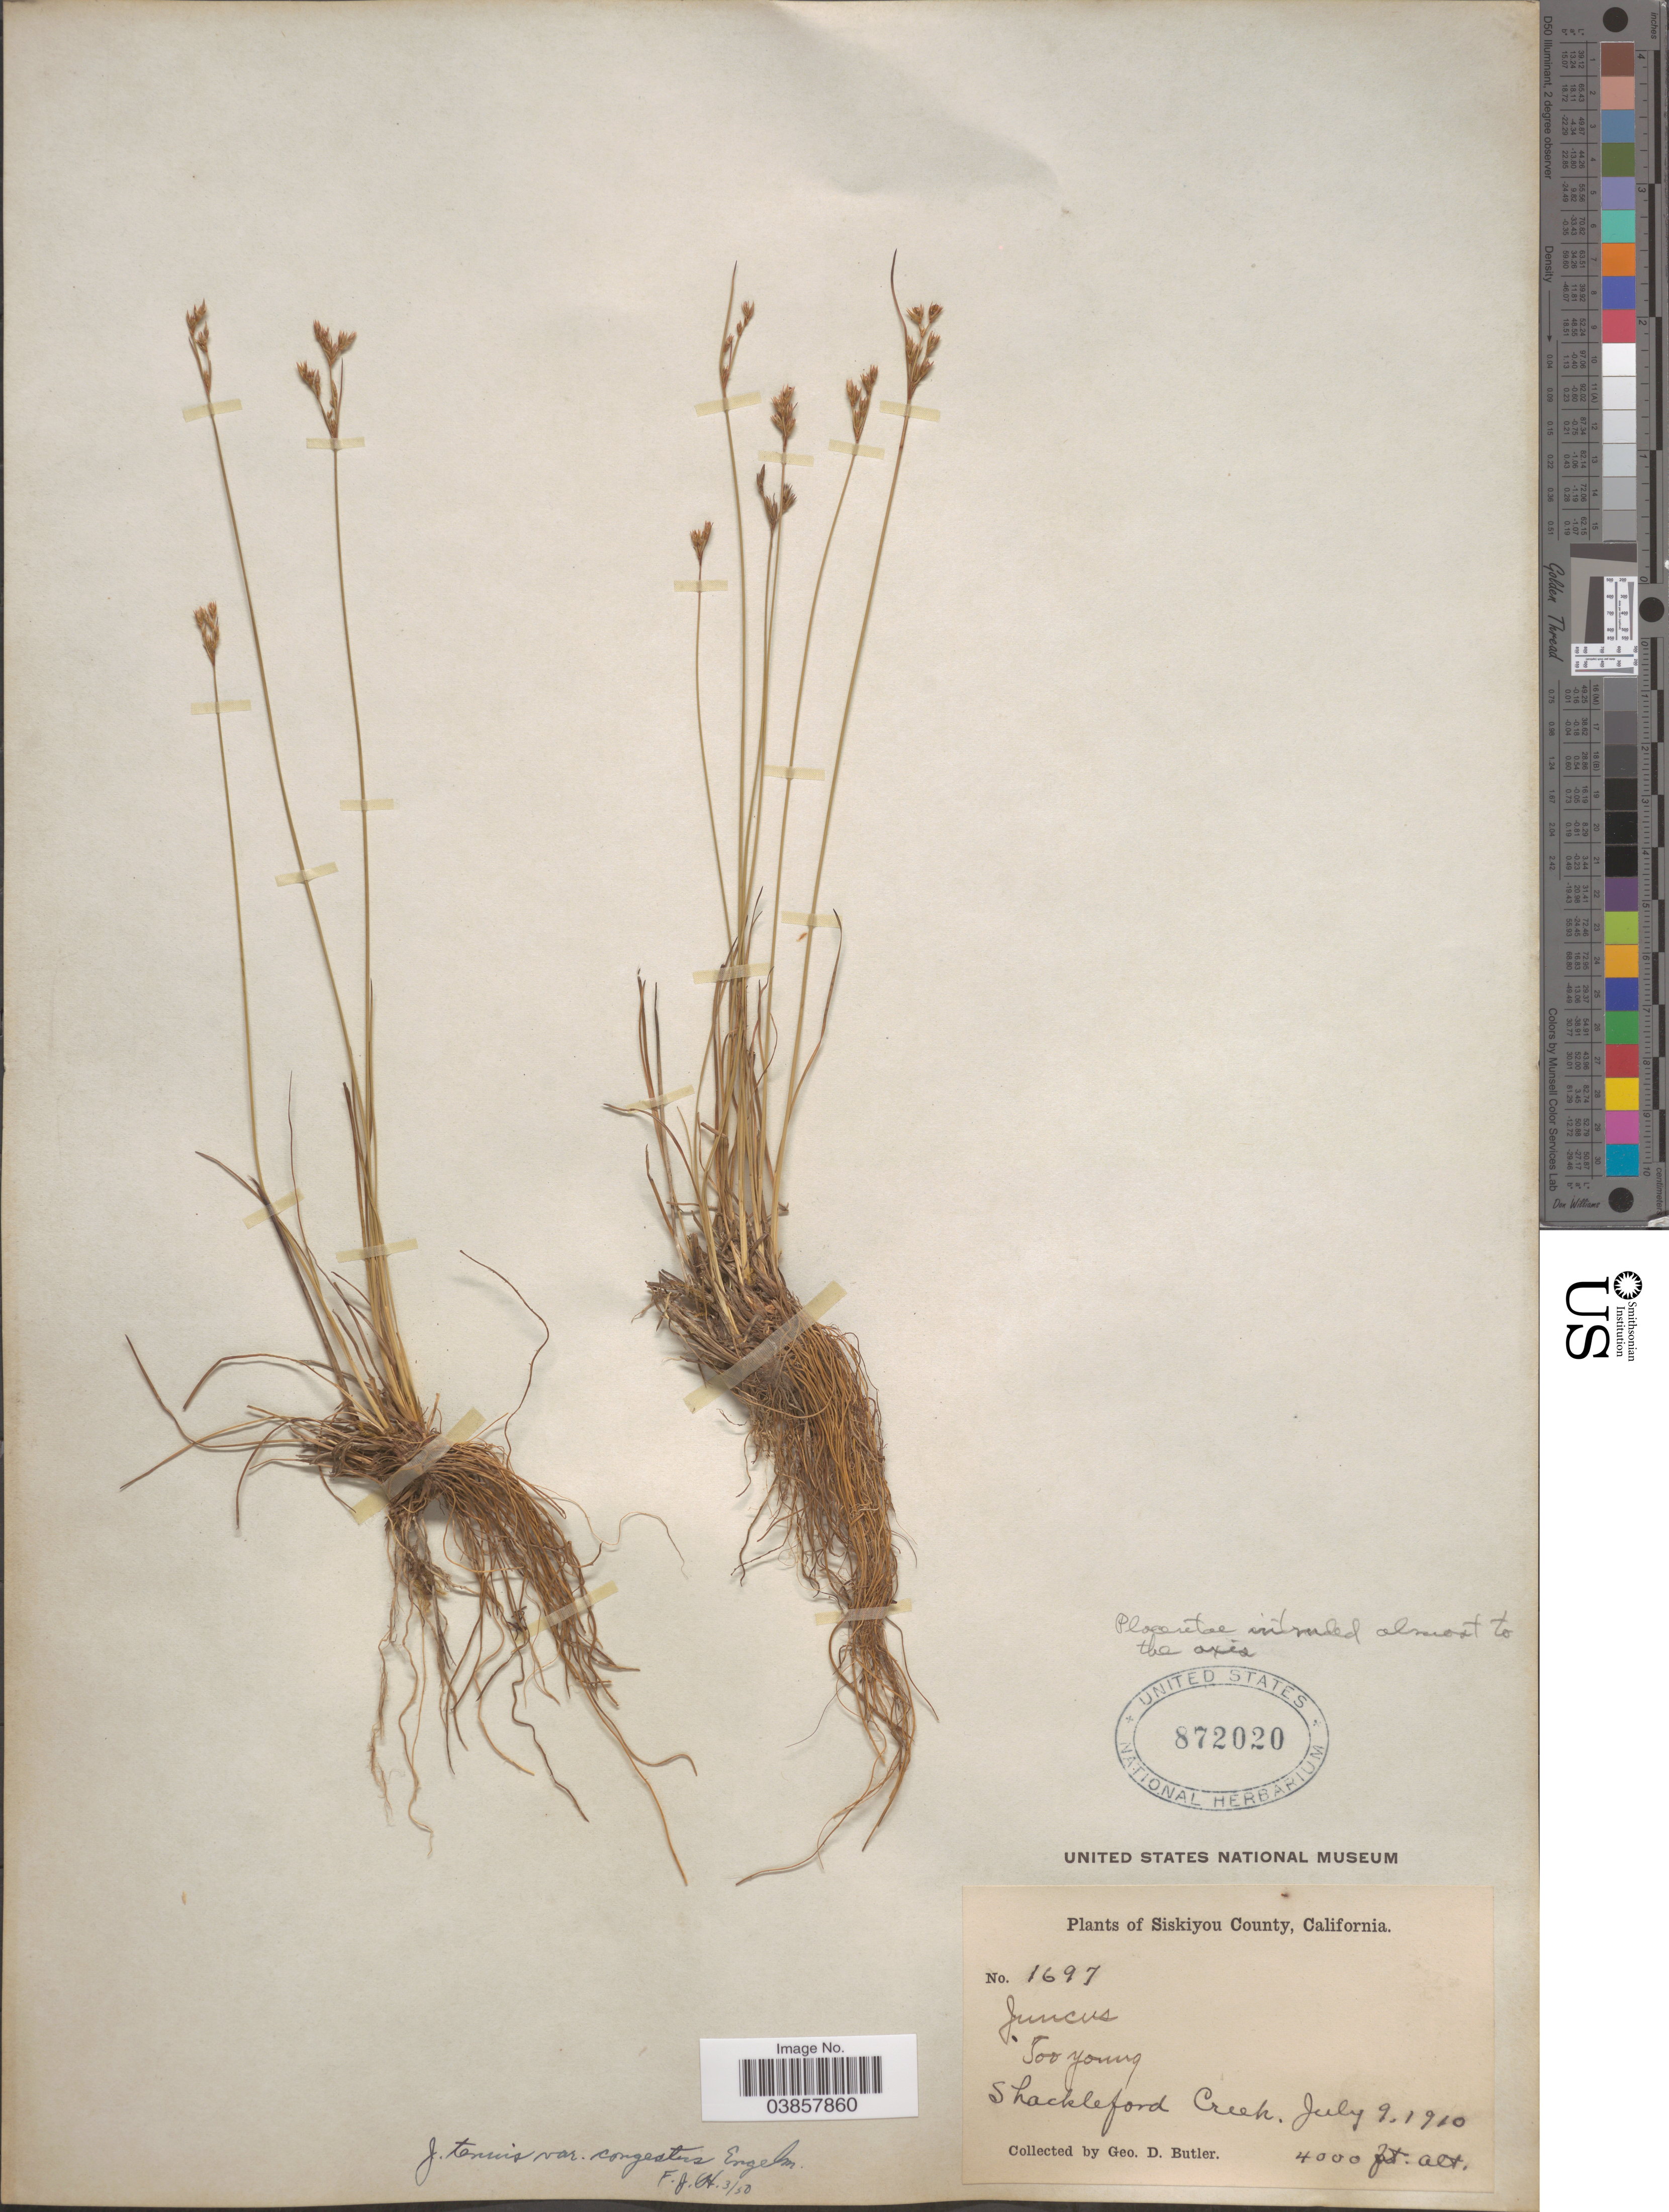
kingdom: Plantae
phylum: Tracheophyta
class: Liliopsida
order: Poales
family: Juncaceae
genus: Juncus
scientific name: Juncus tenuis var. congestus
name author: Engelm.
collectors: G. D. Butler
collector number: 1697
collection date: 1910-07-09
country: United States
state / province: California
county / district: Siskiyou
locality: Siskiyou County. Shackleford Creek.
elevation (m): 1219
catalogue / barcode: US 872020